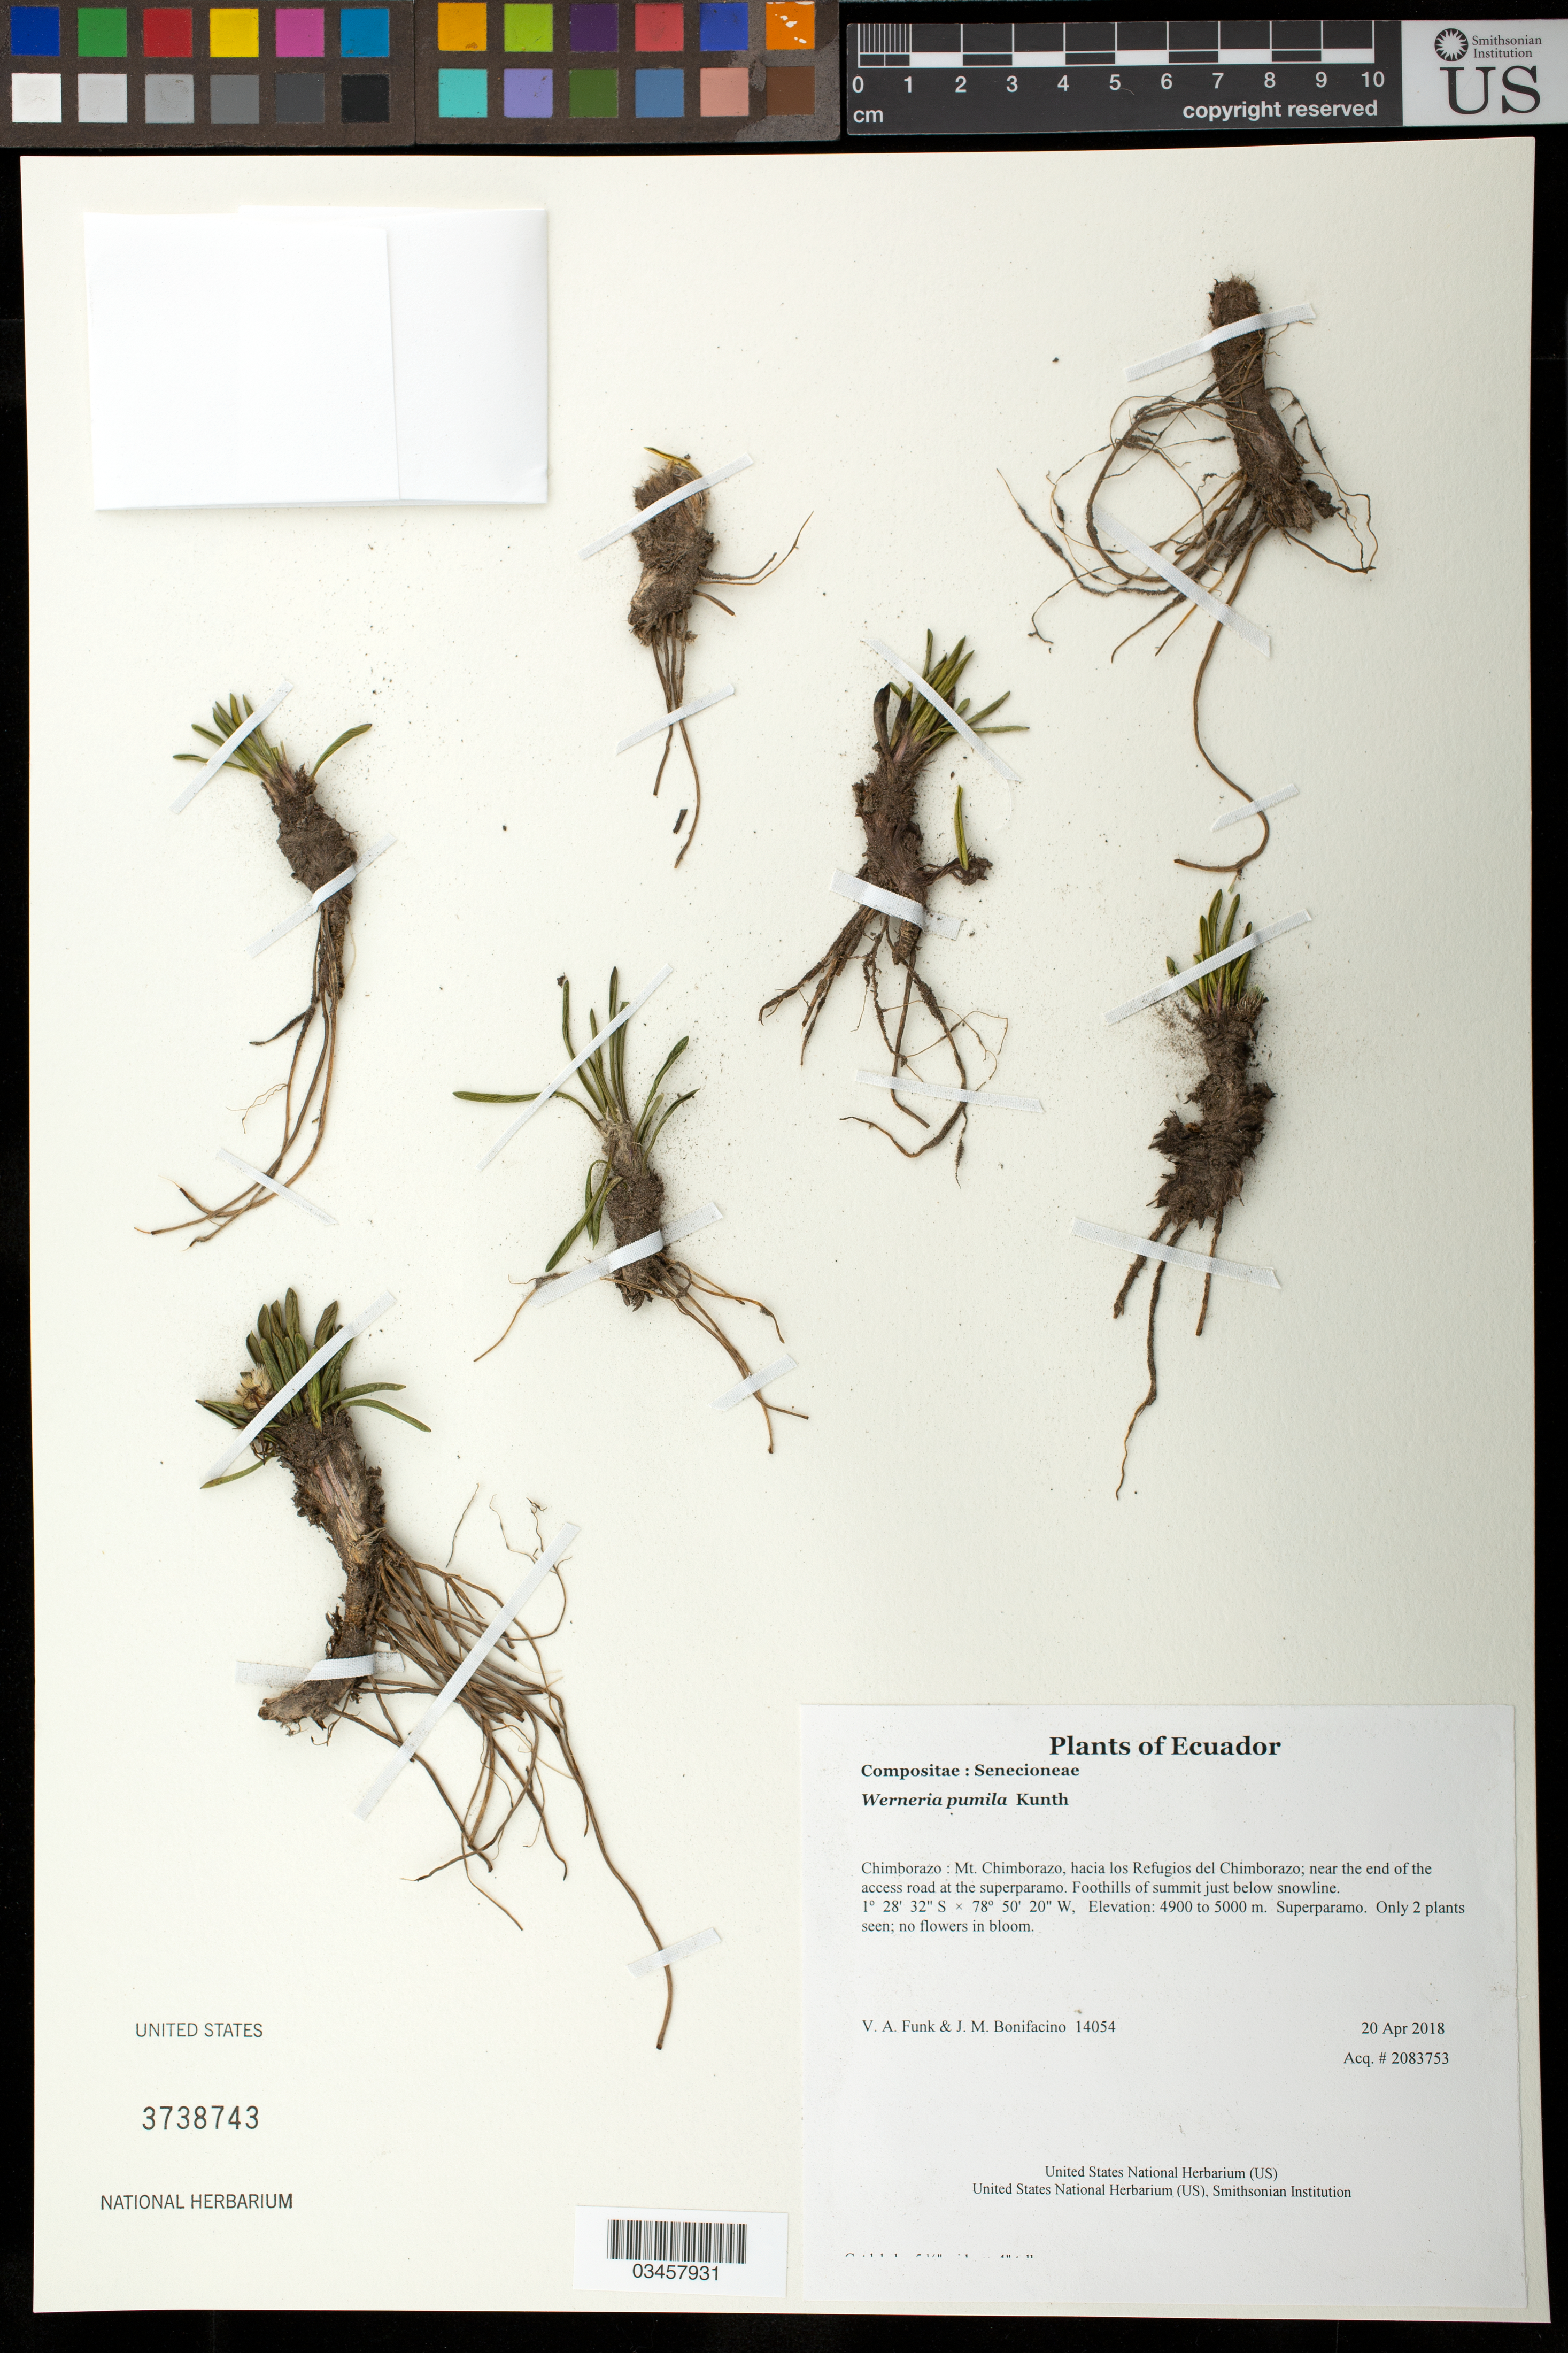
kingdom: Plantae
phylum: Tracheophyta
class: Magnoliopsida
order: Asterales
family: Asteraceae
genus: Werneria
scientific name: Werneria pumila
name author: Kunth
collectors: V. Funk & M. Bonifacino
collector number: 14054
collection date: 2018-04-20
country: Ecuador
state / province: Chimborazo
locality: Mt. Chimborazo, hacia los Refugios del Chimborazo; near the end of the access road at the superparamo. Foothills of summit just below snowline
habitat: Superparamo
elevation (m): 4900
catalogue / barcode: US 3738743